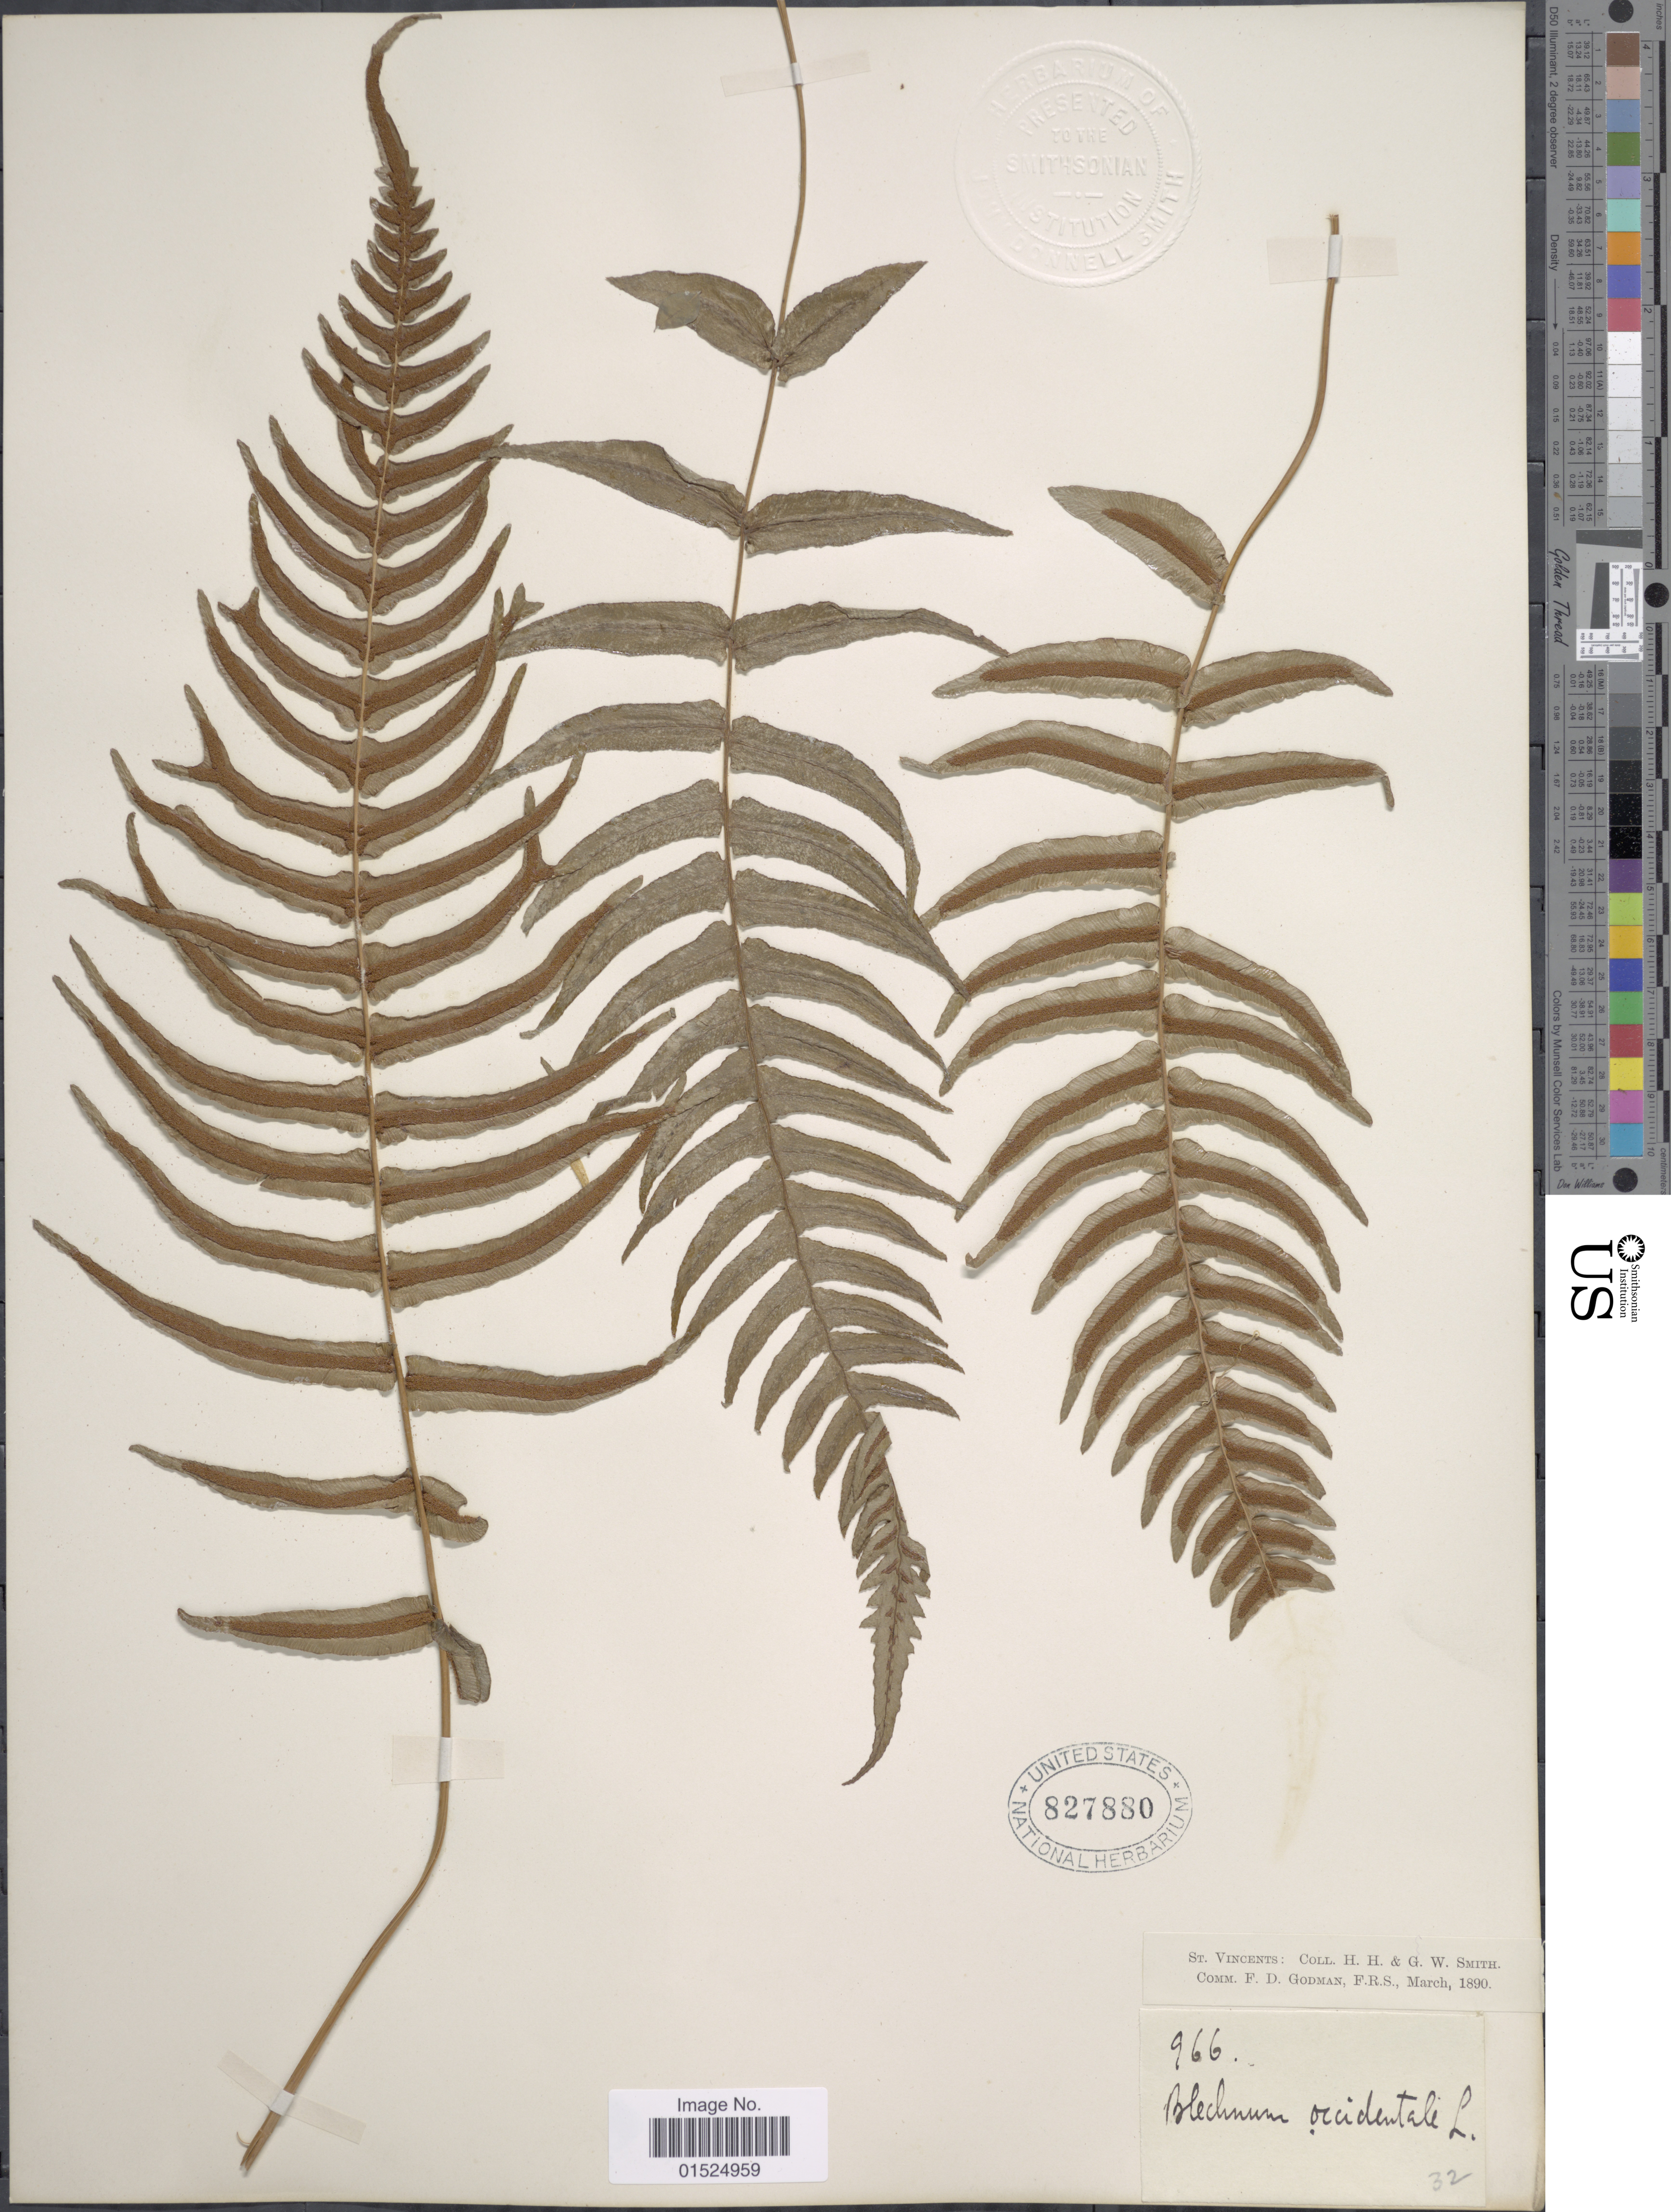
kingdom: Plantae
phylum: Tracheophyta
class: Polypodiopsida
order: Polypodiales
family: Blechnaceae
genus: Blechnum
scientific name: Blechnum occidentale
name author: L.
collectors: H. H. Smith & G. Smith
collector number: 966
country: St. Vincent - Grenadines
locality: St. Vincents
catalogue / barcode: US 827880